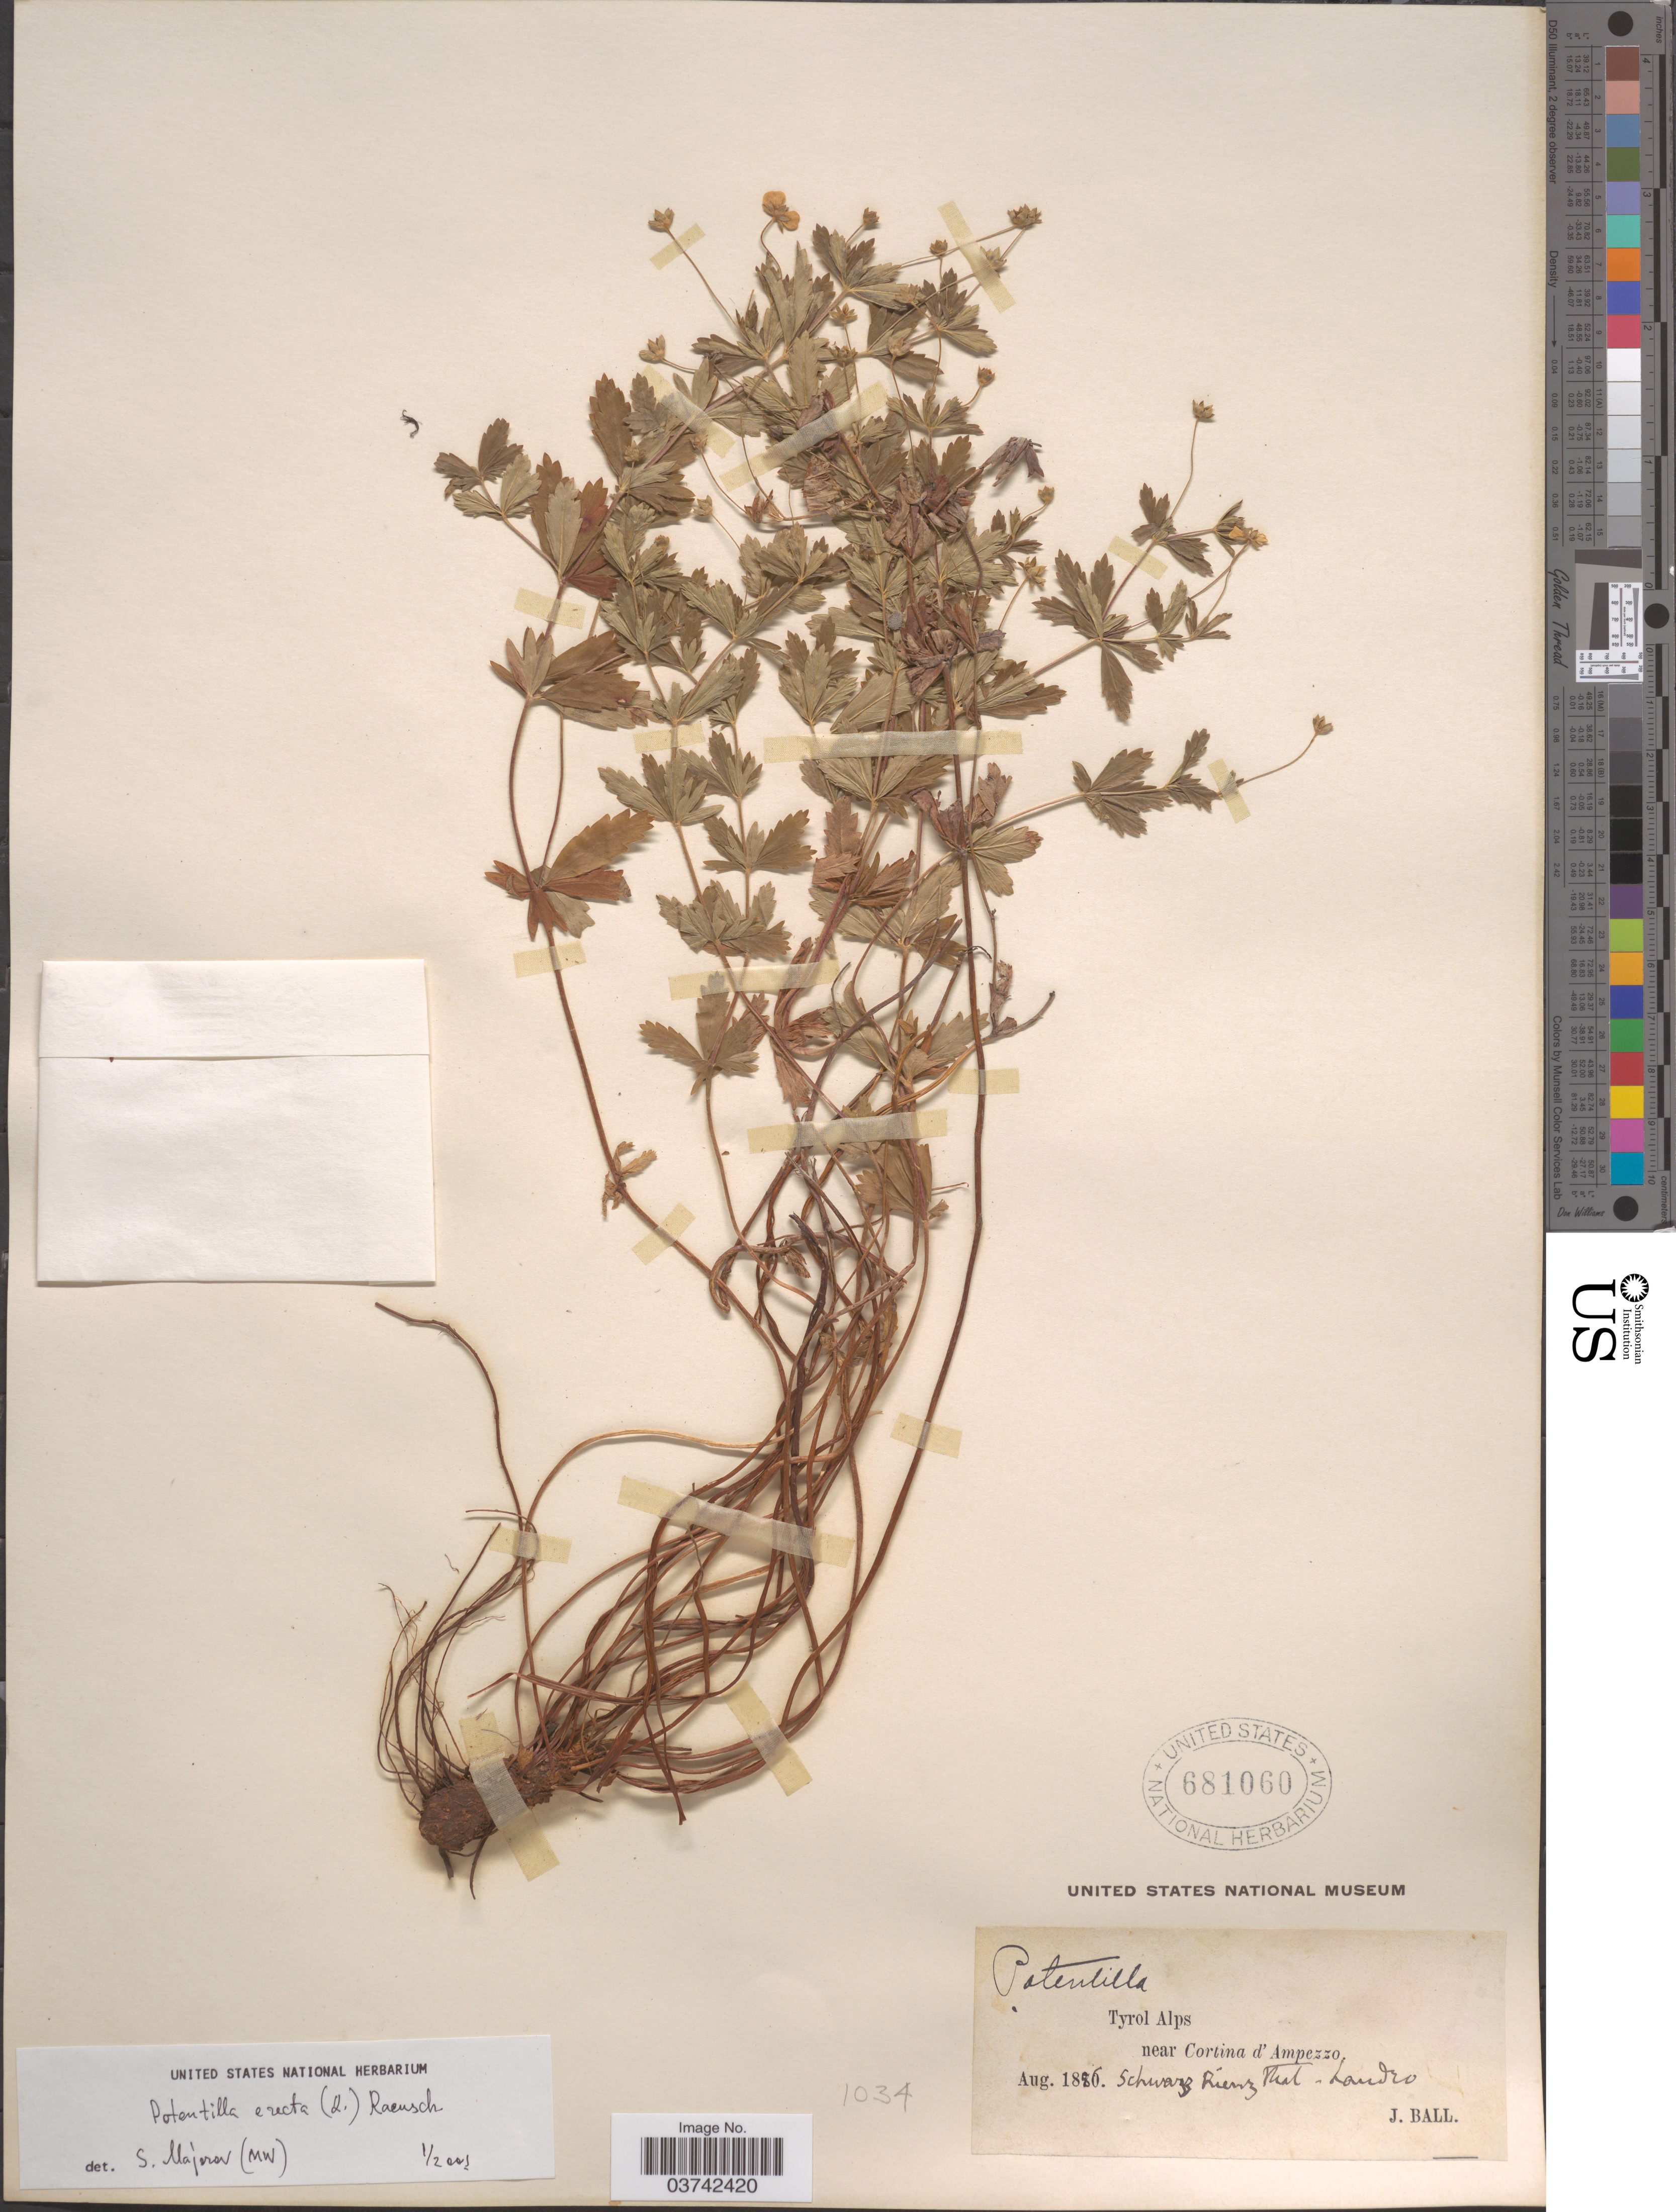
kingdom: Plantae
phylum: Tracheophyta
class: Magnoliopsida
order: Rosales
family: Rosaceae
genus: Potentilla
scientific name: Potentilla erecta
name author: (L.) Raeusch.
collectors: J. Ball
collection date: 1886-08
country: Italy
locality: Tyrol Alps near Cortina d'Ampezzo.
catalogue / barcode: US 681060